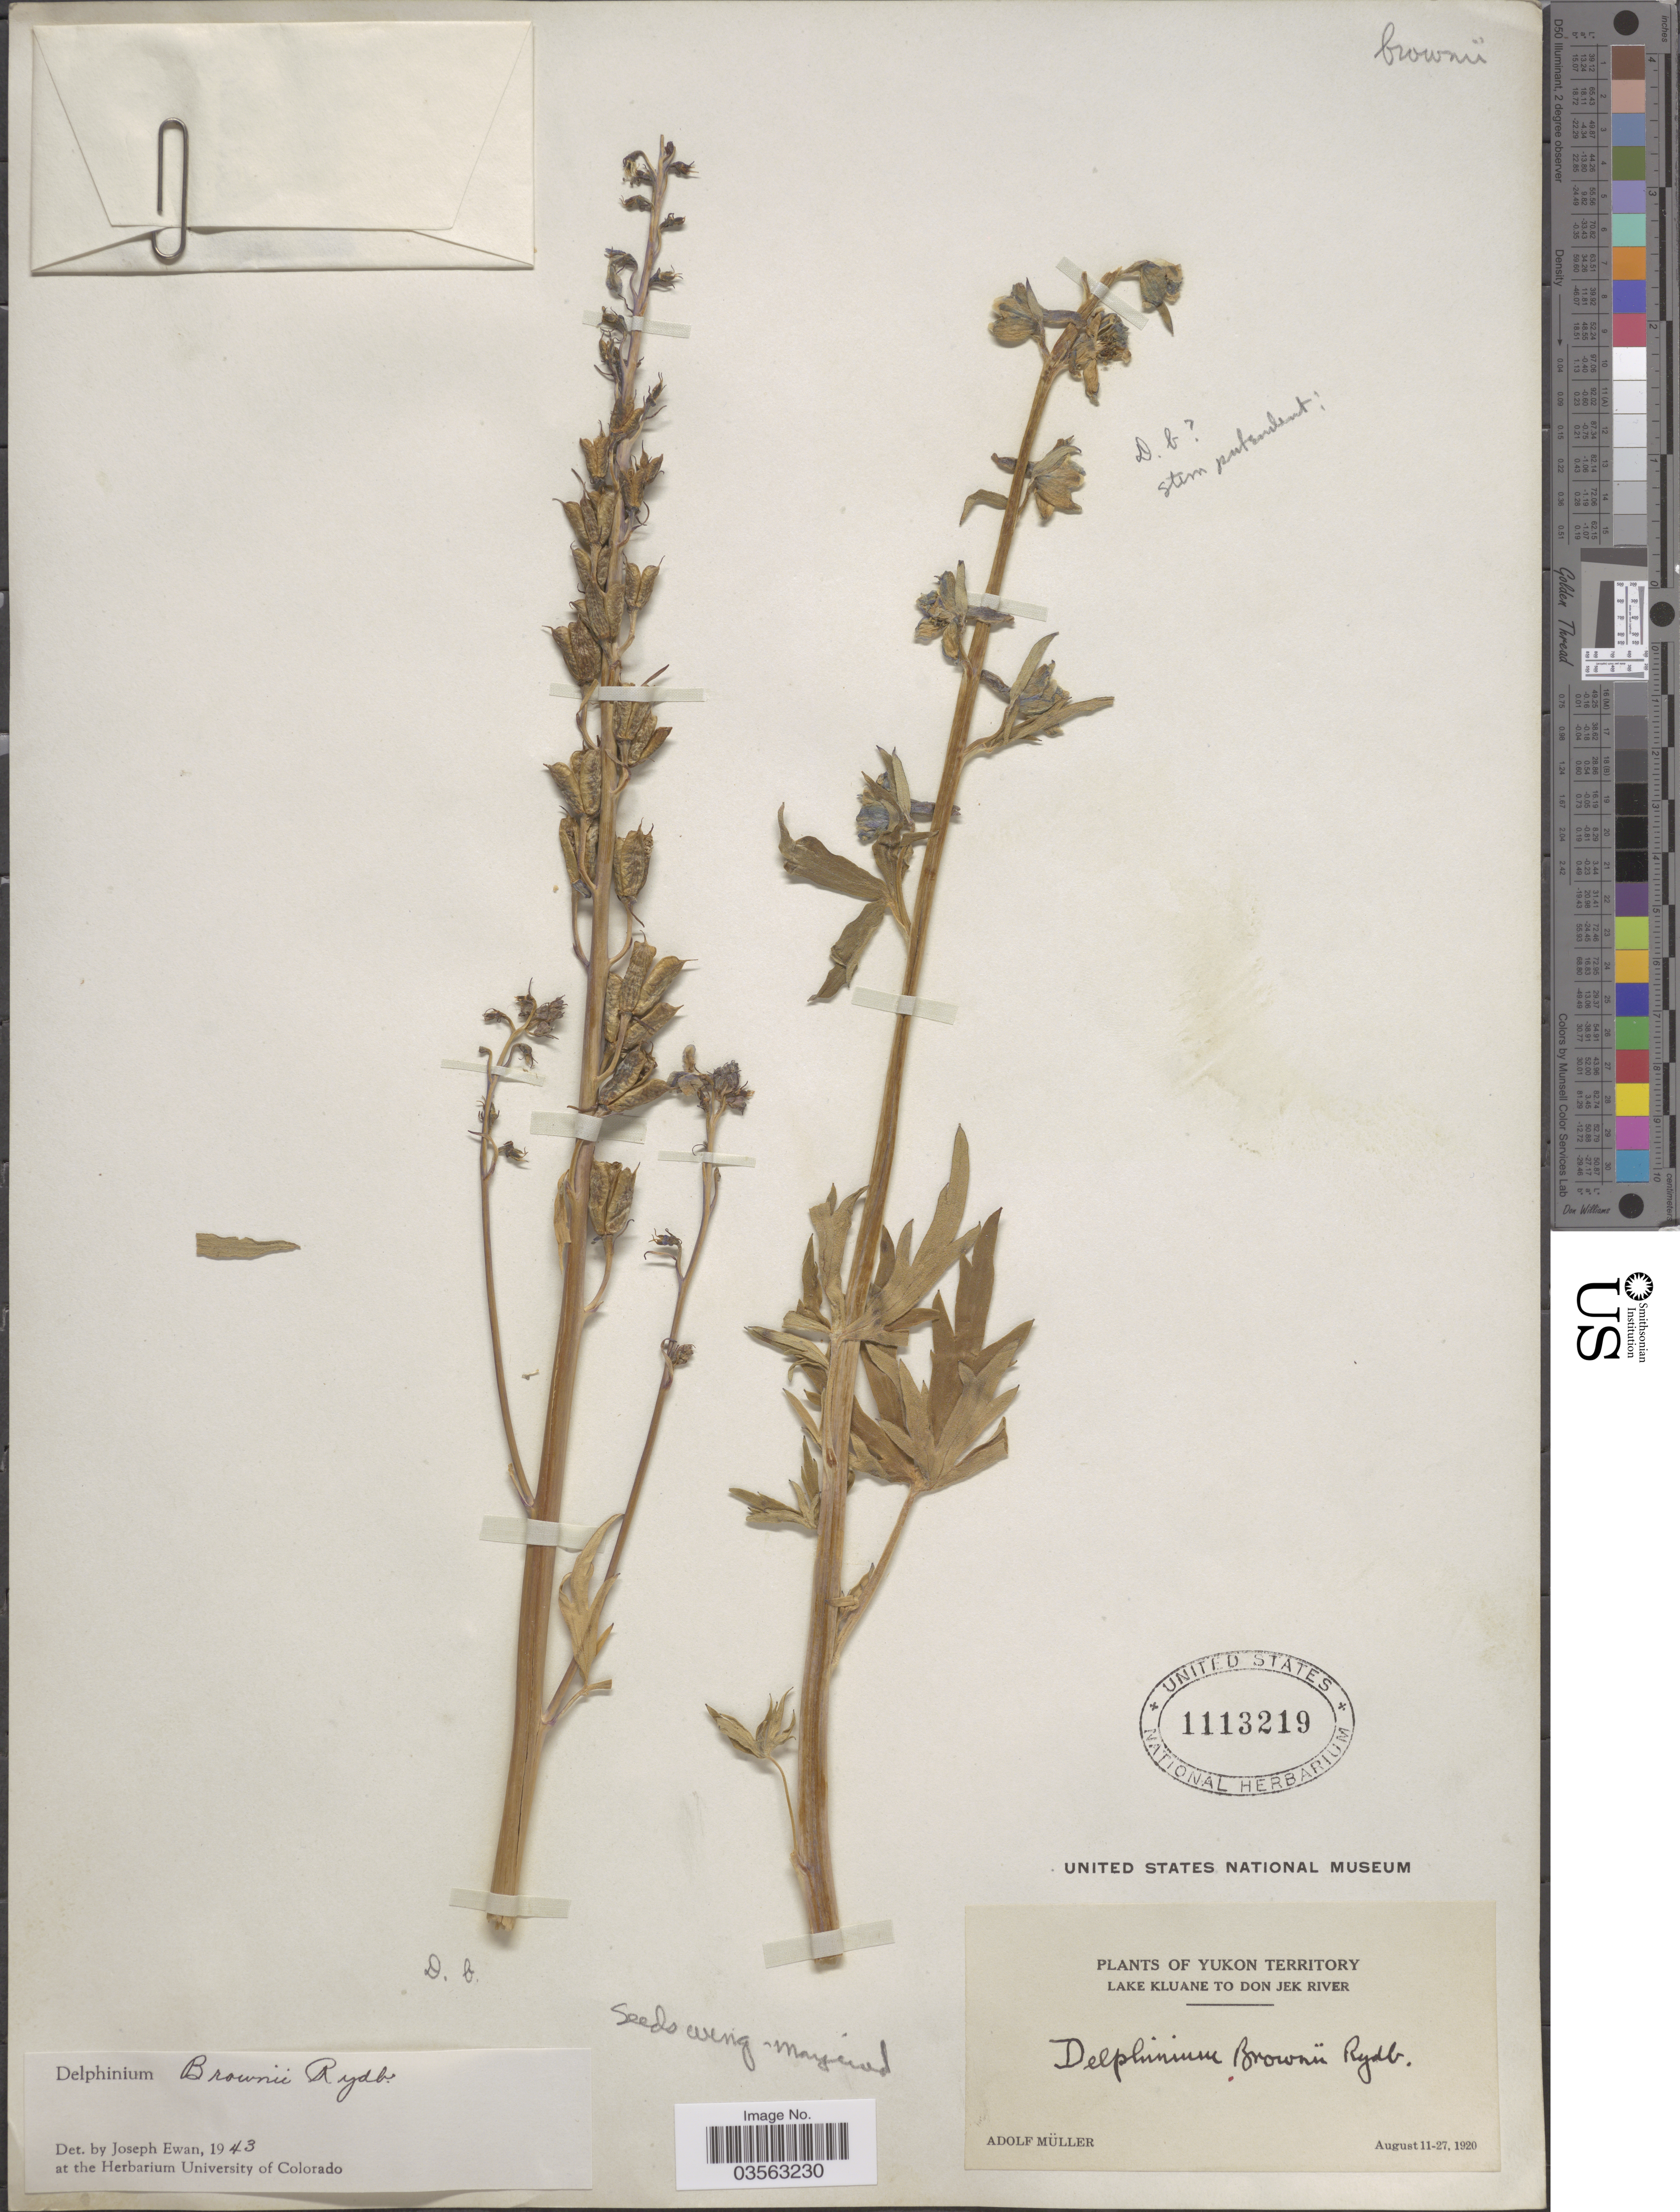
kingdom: Plantae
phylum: Tracheophyta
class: Magnoliopsida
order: Ranunculales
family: Ranunculaceae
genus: Delphinium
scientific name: Delphinium glaucum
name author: S. Watson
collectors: A. Muller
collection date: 1920-08-11/1920-08-27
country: Canada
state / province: Yukon Territory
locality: Lake Kluane to Don Jek River.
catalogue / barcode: US 1113219